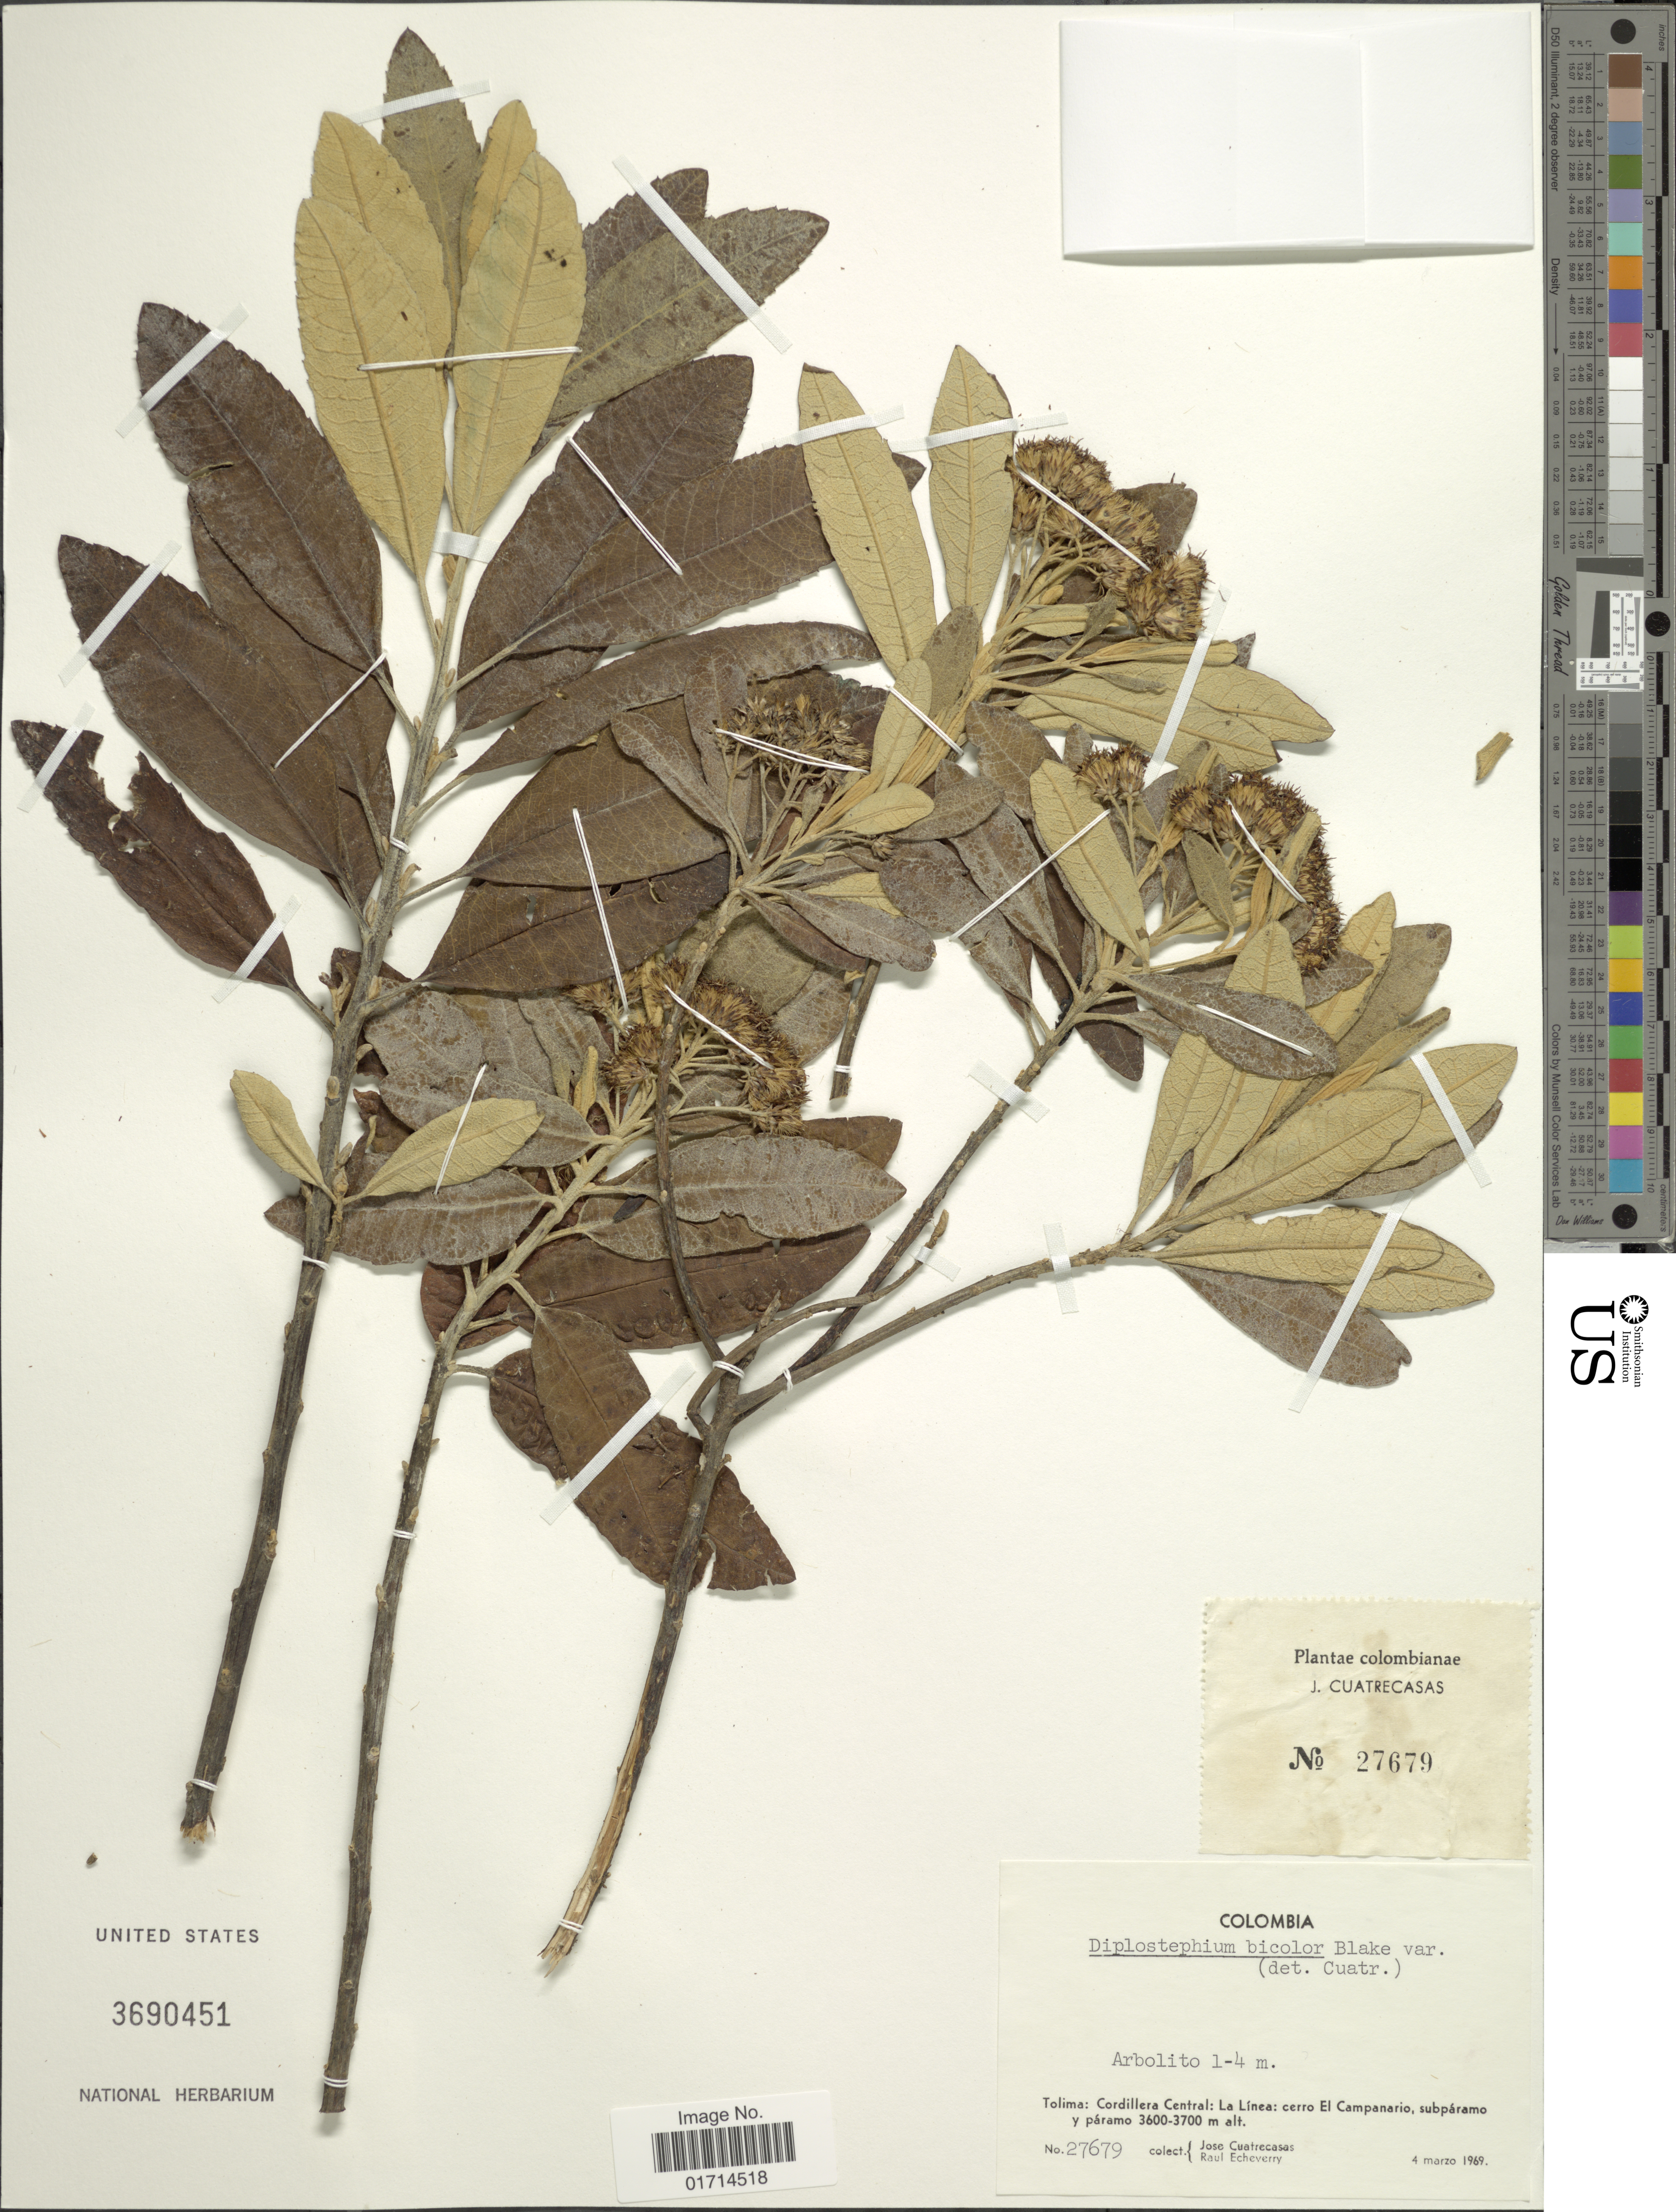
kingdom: Plantae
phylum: Tracheophyta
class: Magnoliopsida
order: Asterales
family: Asteraceae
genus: Diplostephium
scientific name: Diplostephium bicolor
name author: S.F. Blake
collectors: J. Cuatrecasas & R. Echeverry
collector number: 27679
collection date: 1969-03-04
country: Colombia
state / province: Tolima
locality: Cordillera Central: La Linca: cerro El Campanario, subparamo y paramo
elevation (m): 3600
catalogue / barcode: US 3690451